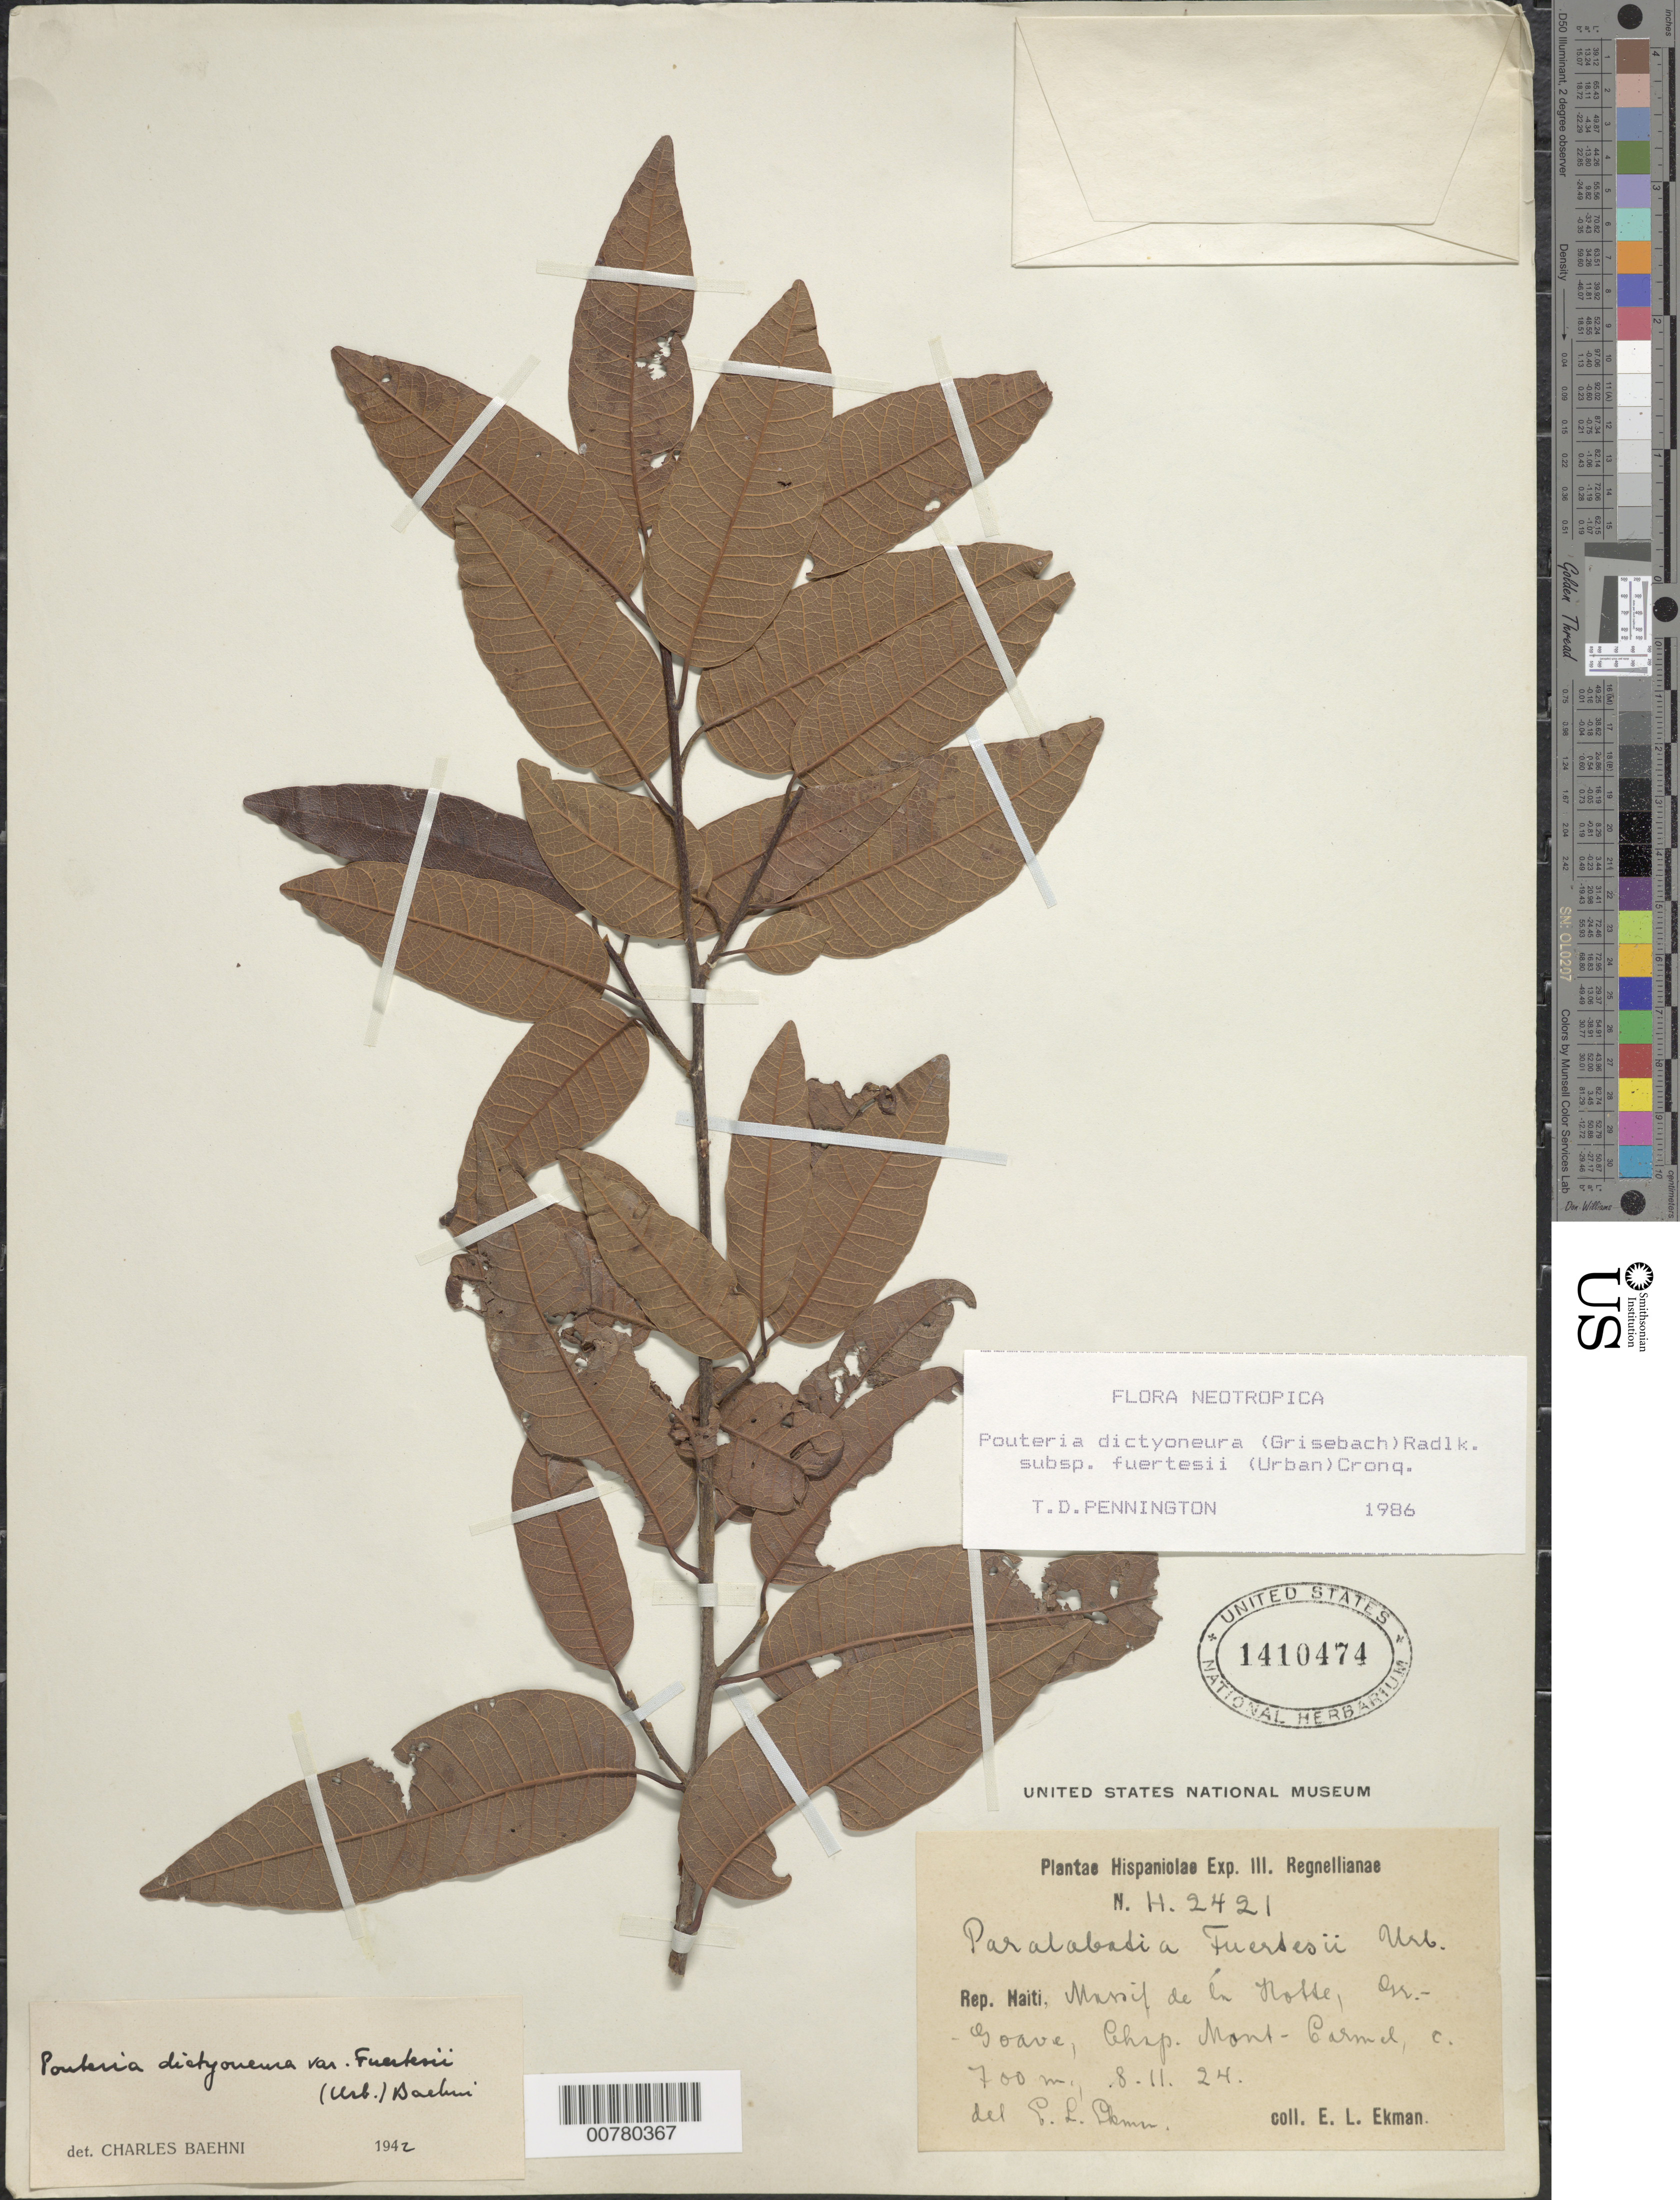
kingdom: Plantae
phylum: Tracheophyta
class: Magnoliopsida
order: Ericales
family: Sapotaceae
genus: Pouteria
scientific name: Pouteria dictyoneura subsp. fuertesii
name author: (Urb.) Cronq.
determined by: Pennington, T. D., (K)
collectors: E. L. Ekman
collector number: H 2421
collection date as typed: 08 Nov 1924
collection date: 1924-11-08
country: Haiti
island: Hispaniola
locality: Massif de la Hotte, Gr-Goave, Chap-Mont-Carmel.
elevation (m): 700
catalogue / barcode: US 1410474